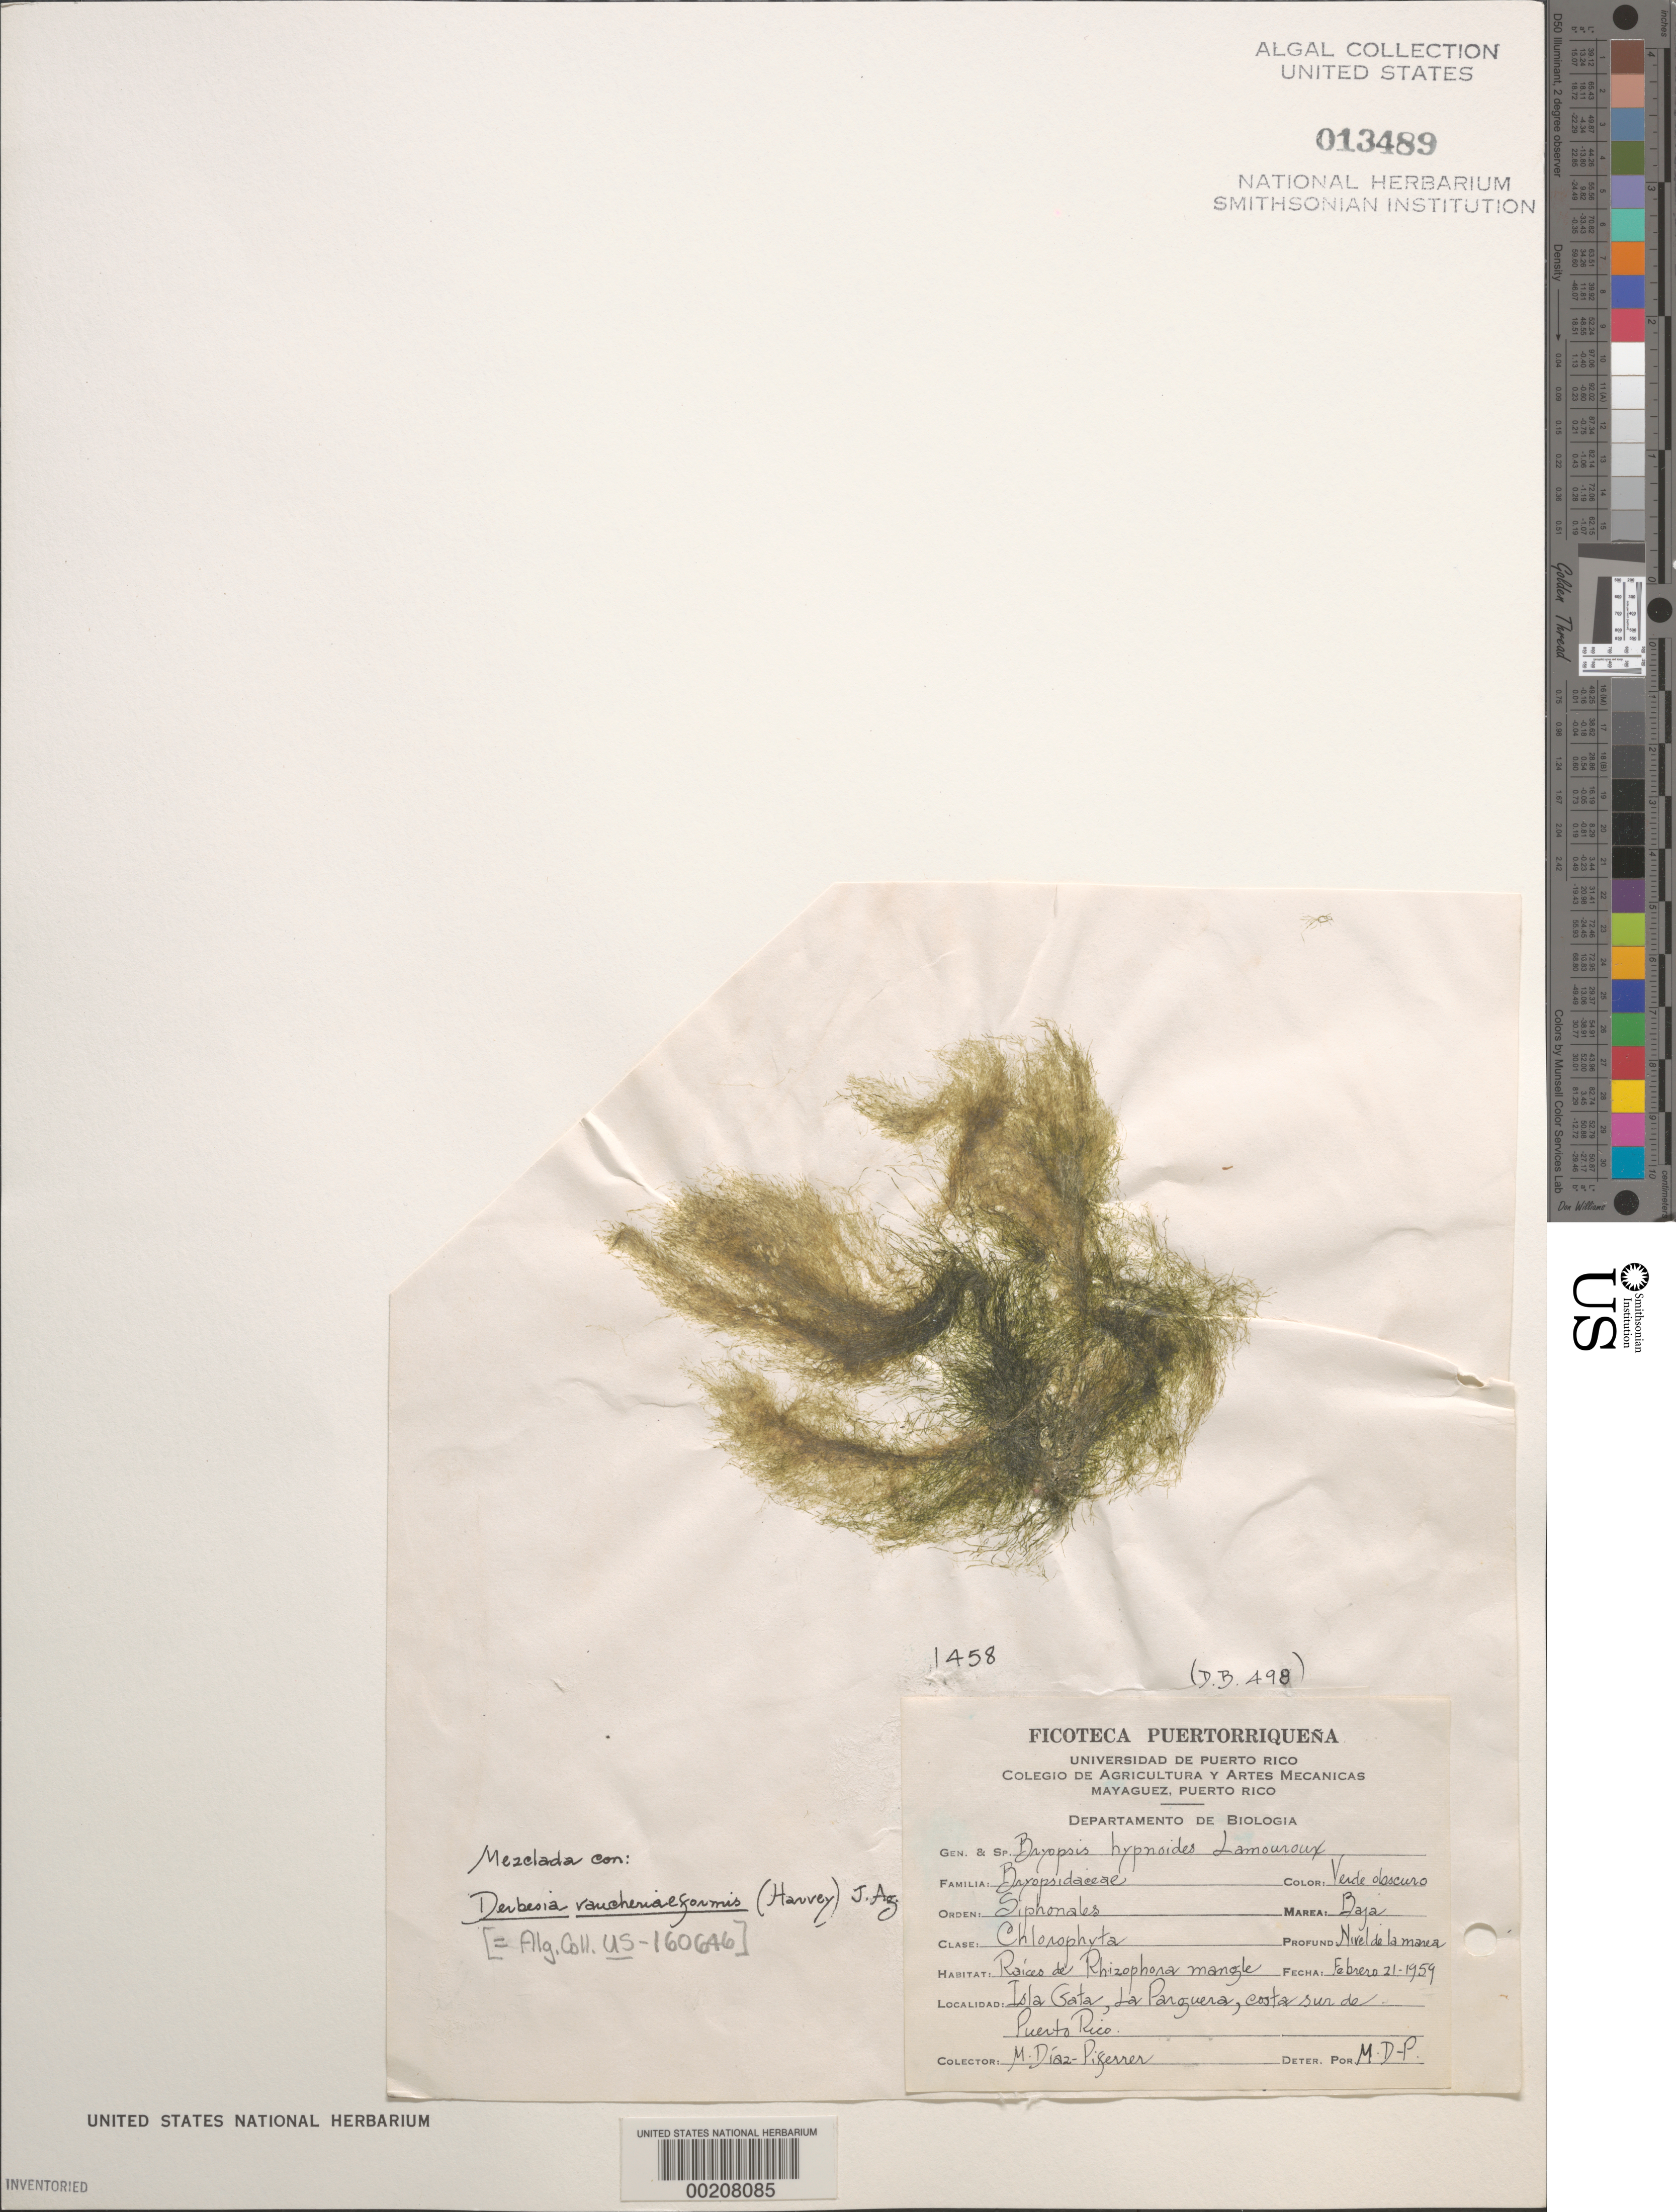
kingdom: Plantae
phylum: Chlorophyta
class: Ulvophyceae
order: Bryopsidales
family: Bryopsidaceae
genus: Bryopsis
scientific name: Bryopsis hypnoides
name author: J.V.Lamouroux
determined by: Diaz-Piferrer, M.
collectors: M. Diaz-Piferrer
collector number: (DB) 498 & 1458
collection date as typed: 21 Feb 1959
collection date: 1959-02-21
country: Puerto Rico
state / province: Lajas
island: Isla Gata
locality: La Parguera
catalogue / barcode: US 13489